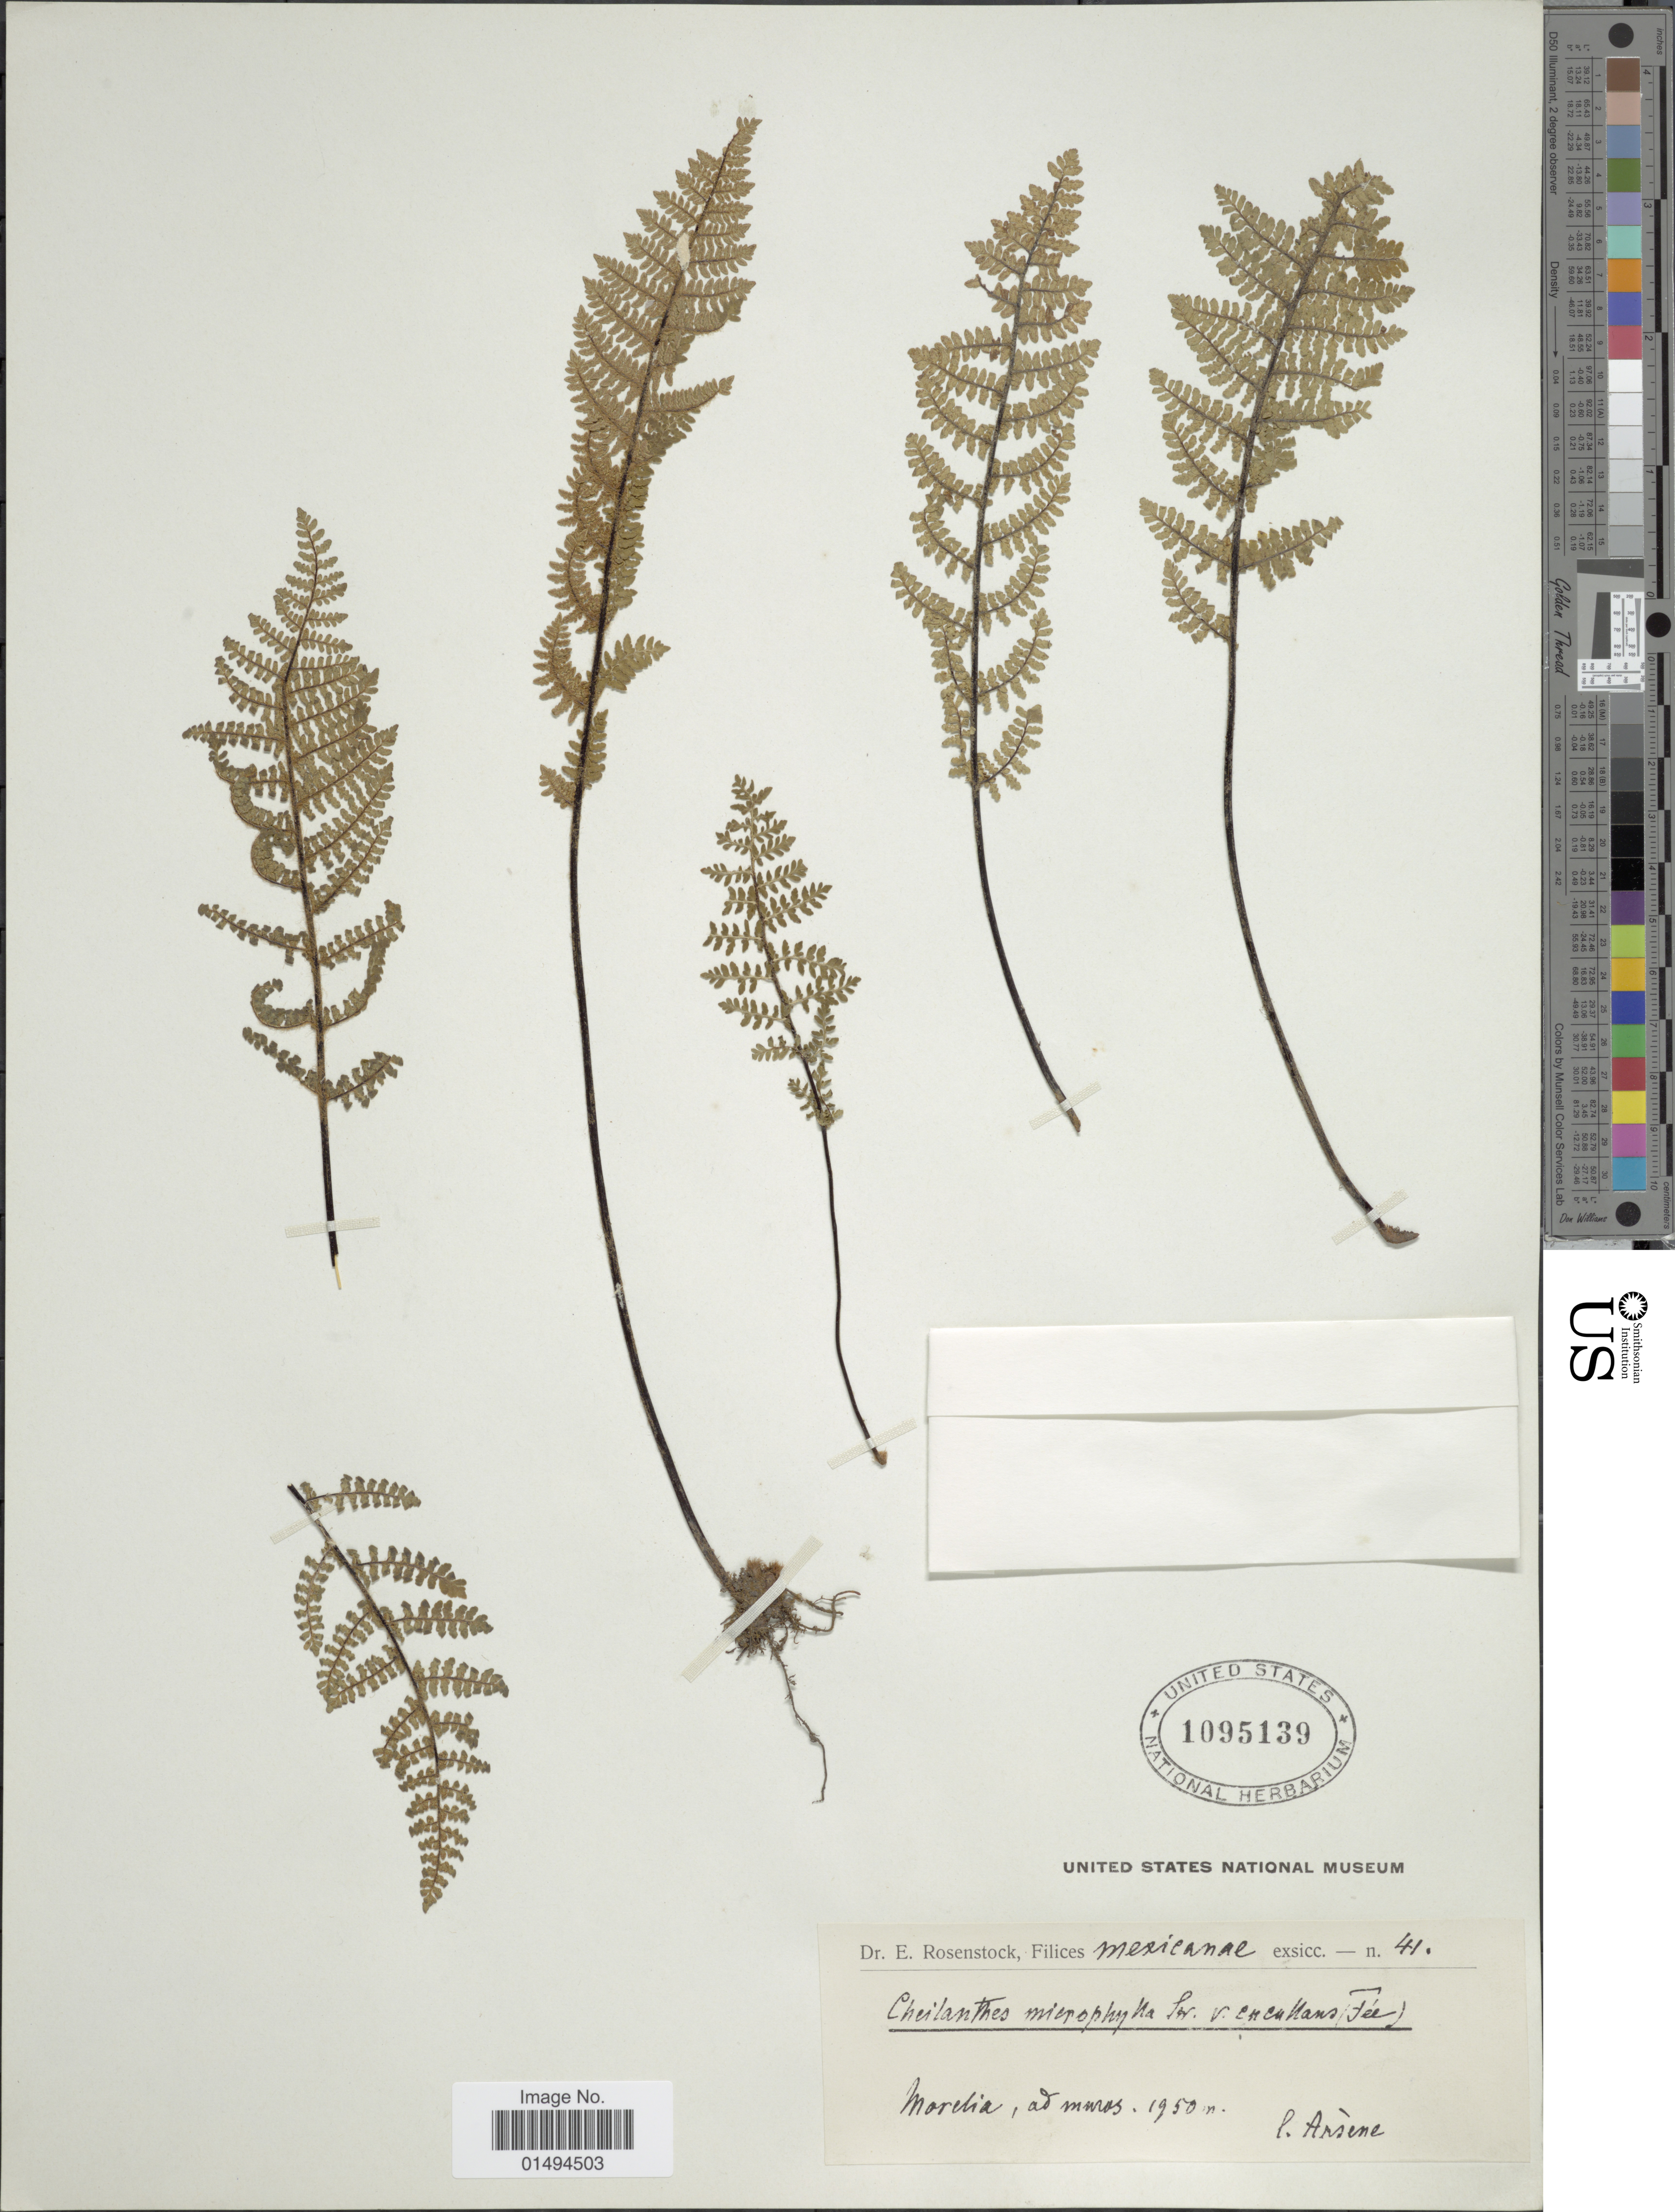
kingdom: Plantae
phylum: Tracheophyta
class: Polypodiopsida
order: Polypodiales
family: Pteridaceae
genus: Myriopteris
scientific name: Myriopteris cucullans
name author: (Fée) Grusz & Windham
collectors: -- Arsène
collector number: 41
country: Mexico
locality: Morelia, ad muros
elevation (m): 1950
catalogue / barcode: US 1095139